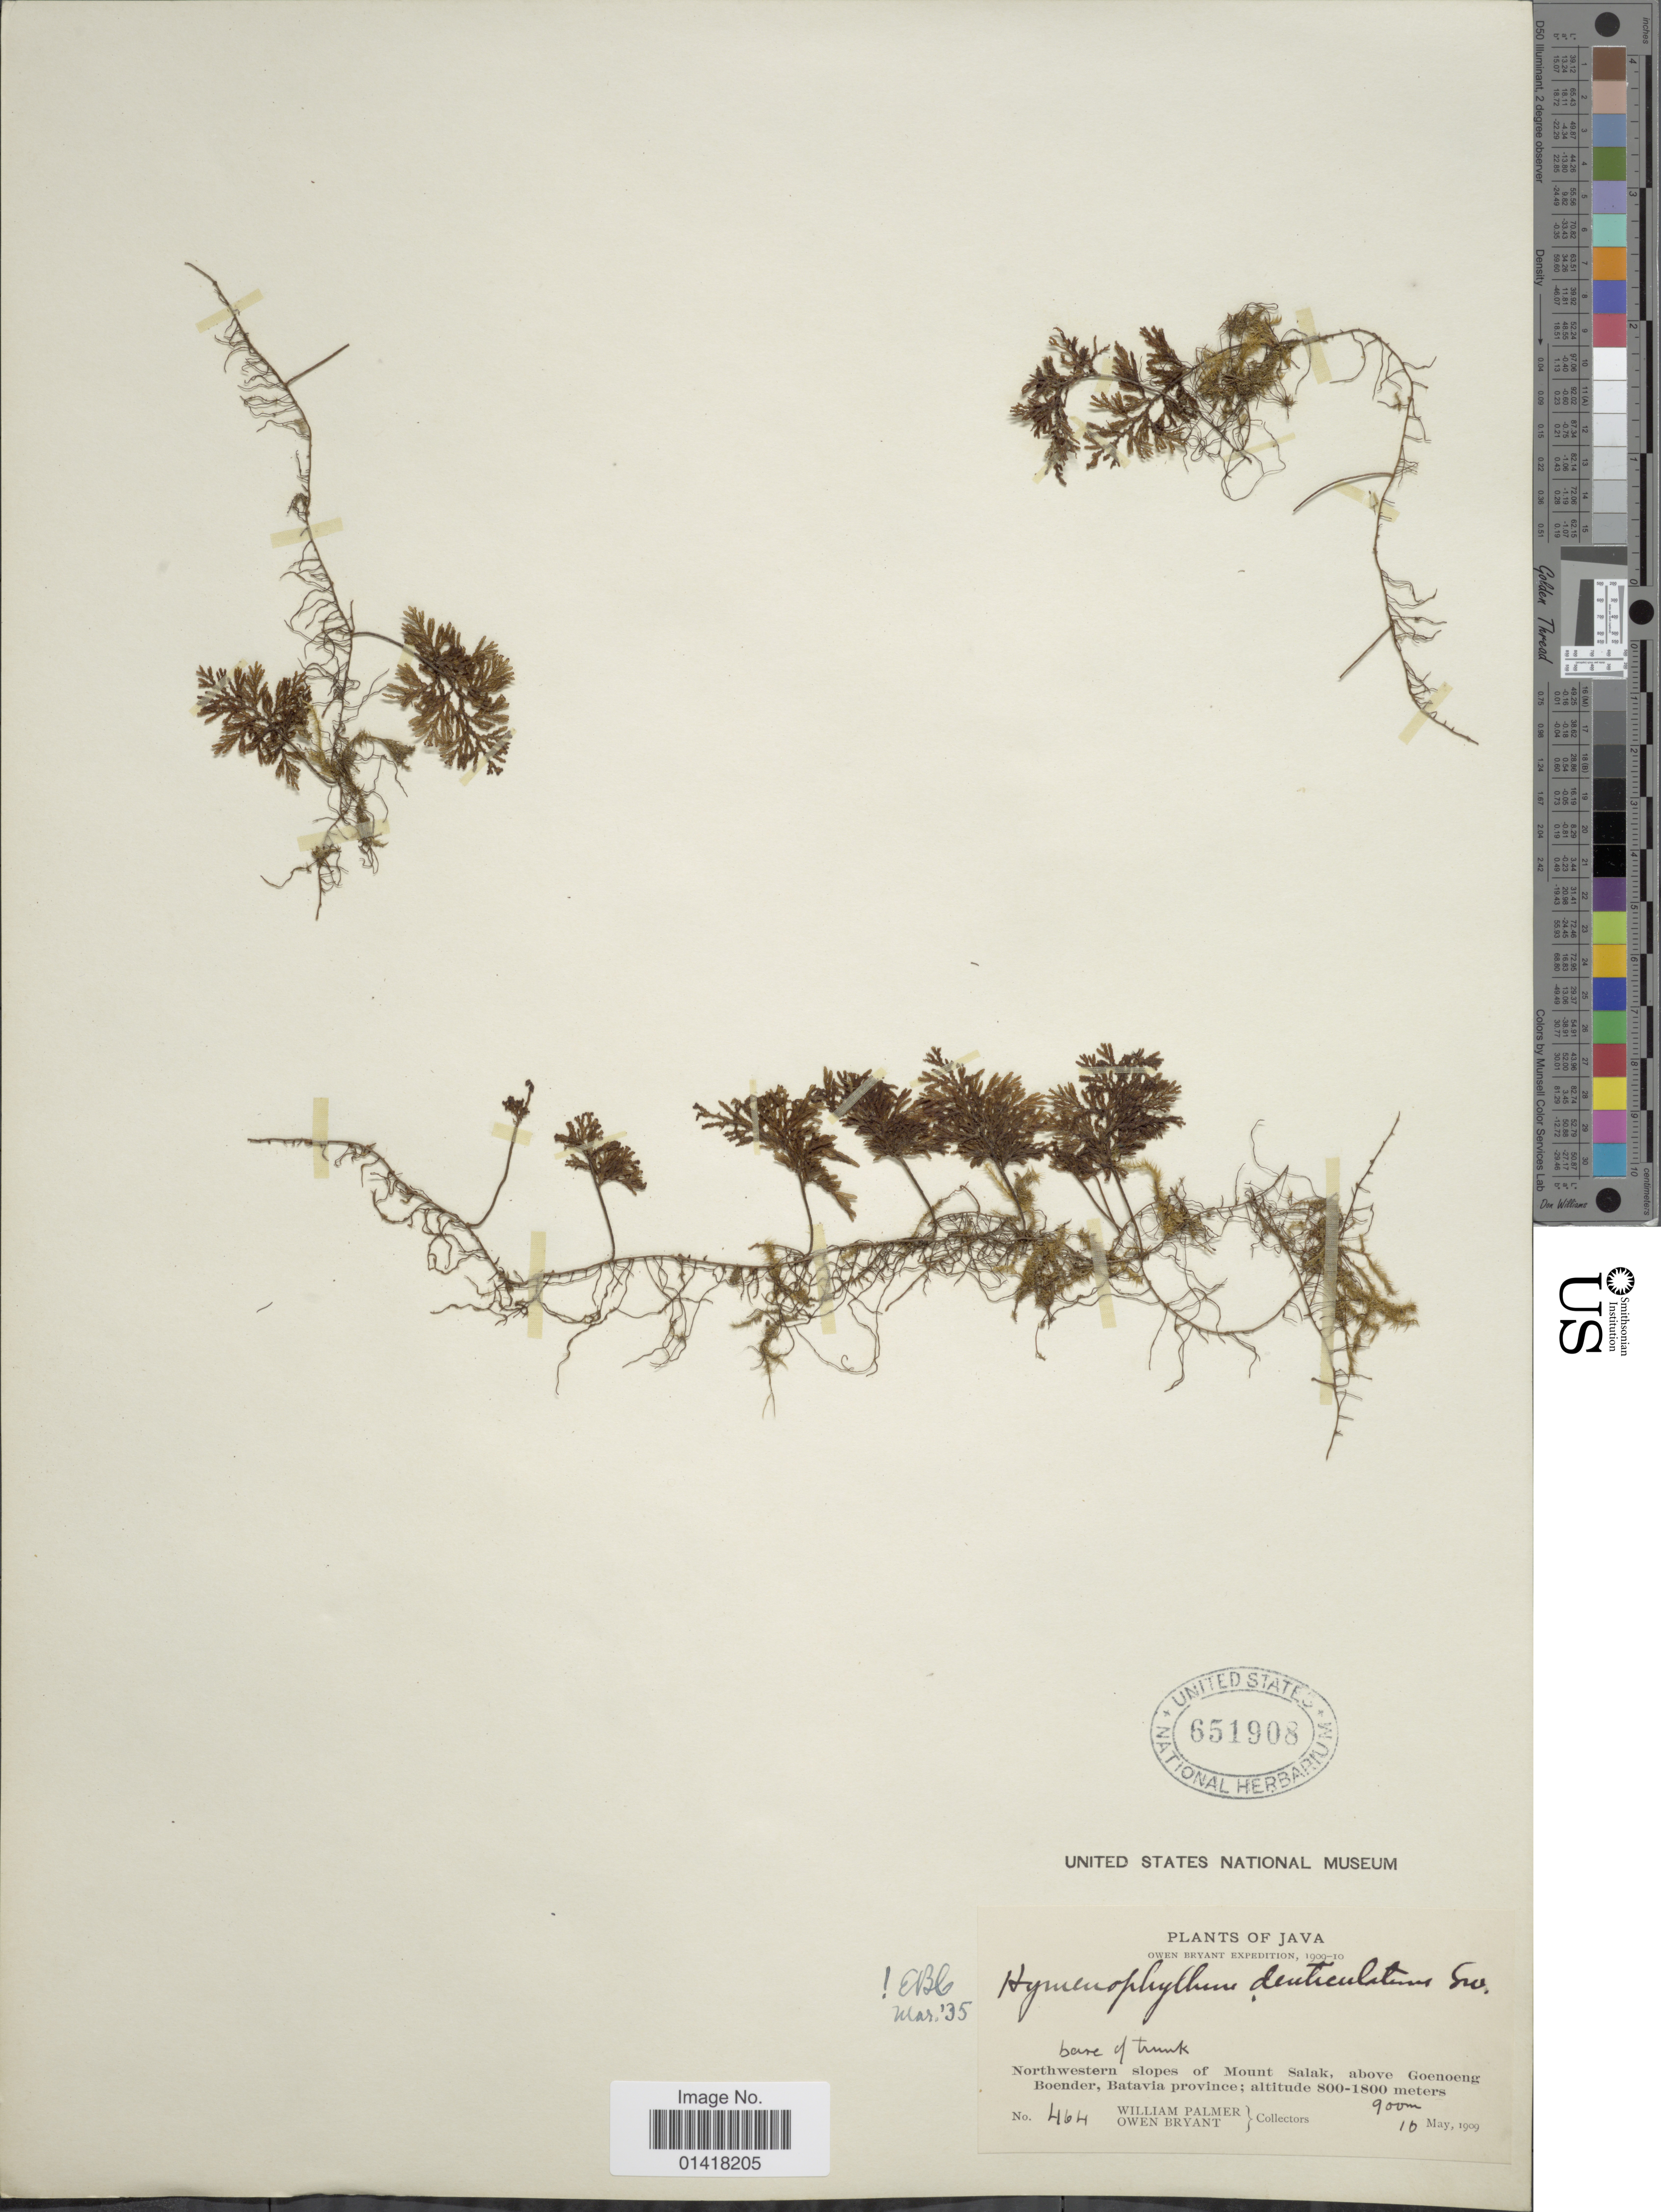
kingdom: Plantae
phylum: Tracheophyta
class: Polypodiopsida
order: Hymenophyllales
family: Hymenophyllaceae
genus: Hymenophyllum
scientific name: Hymenophyllum denticulatum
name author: Sw.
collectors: W. Palmer & O. Bryant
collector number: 464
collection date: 1909-05-10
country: Indonesia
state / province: Java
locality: Northwestern slopes of Mount Salak, above Goenoeng Boender, Batavia province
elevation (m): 800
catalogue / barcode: US 651908